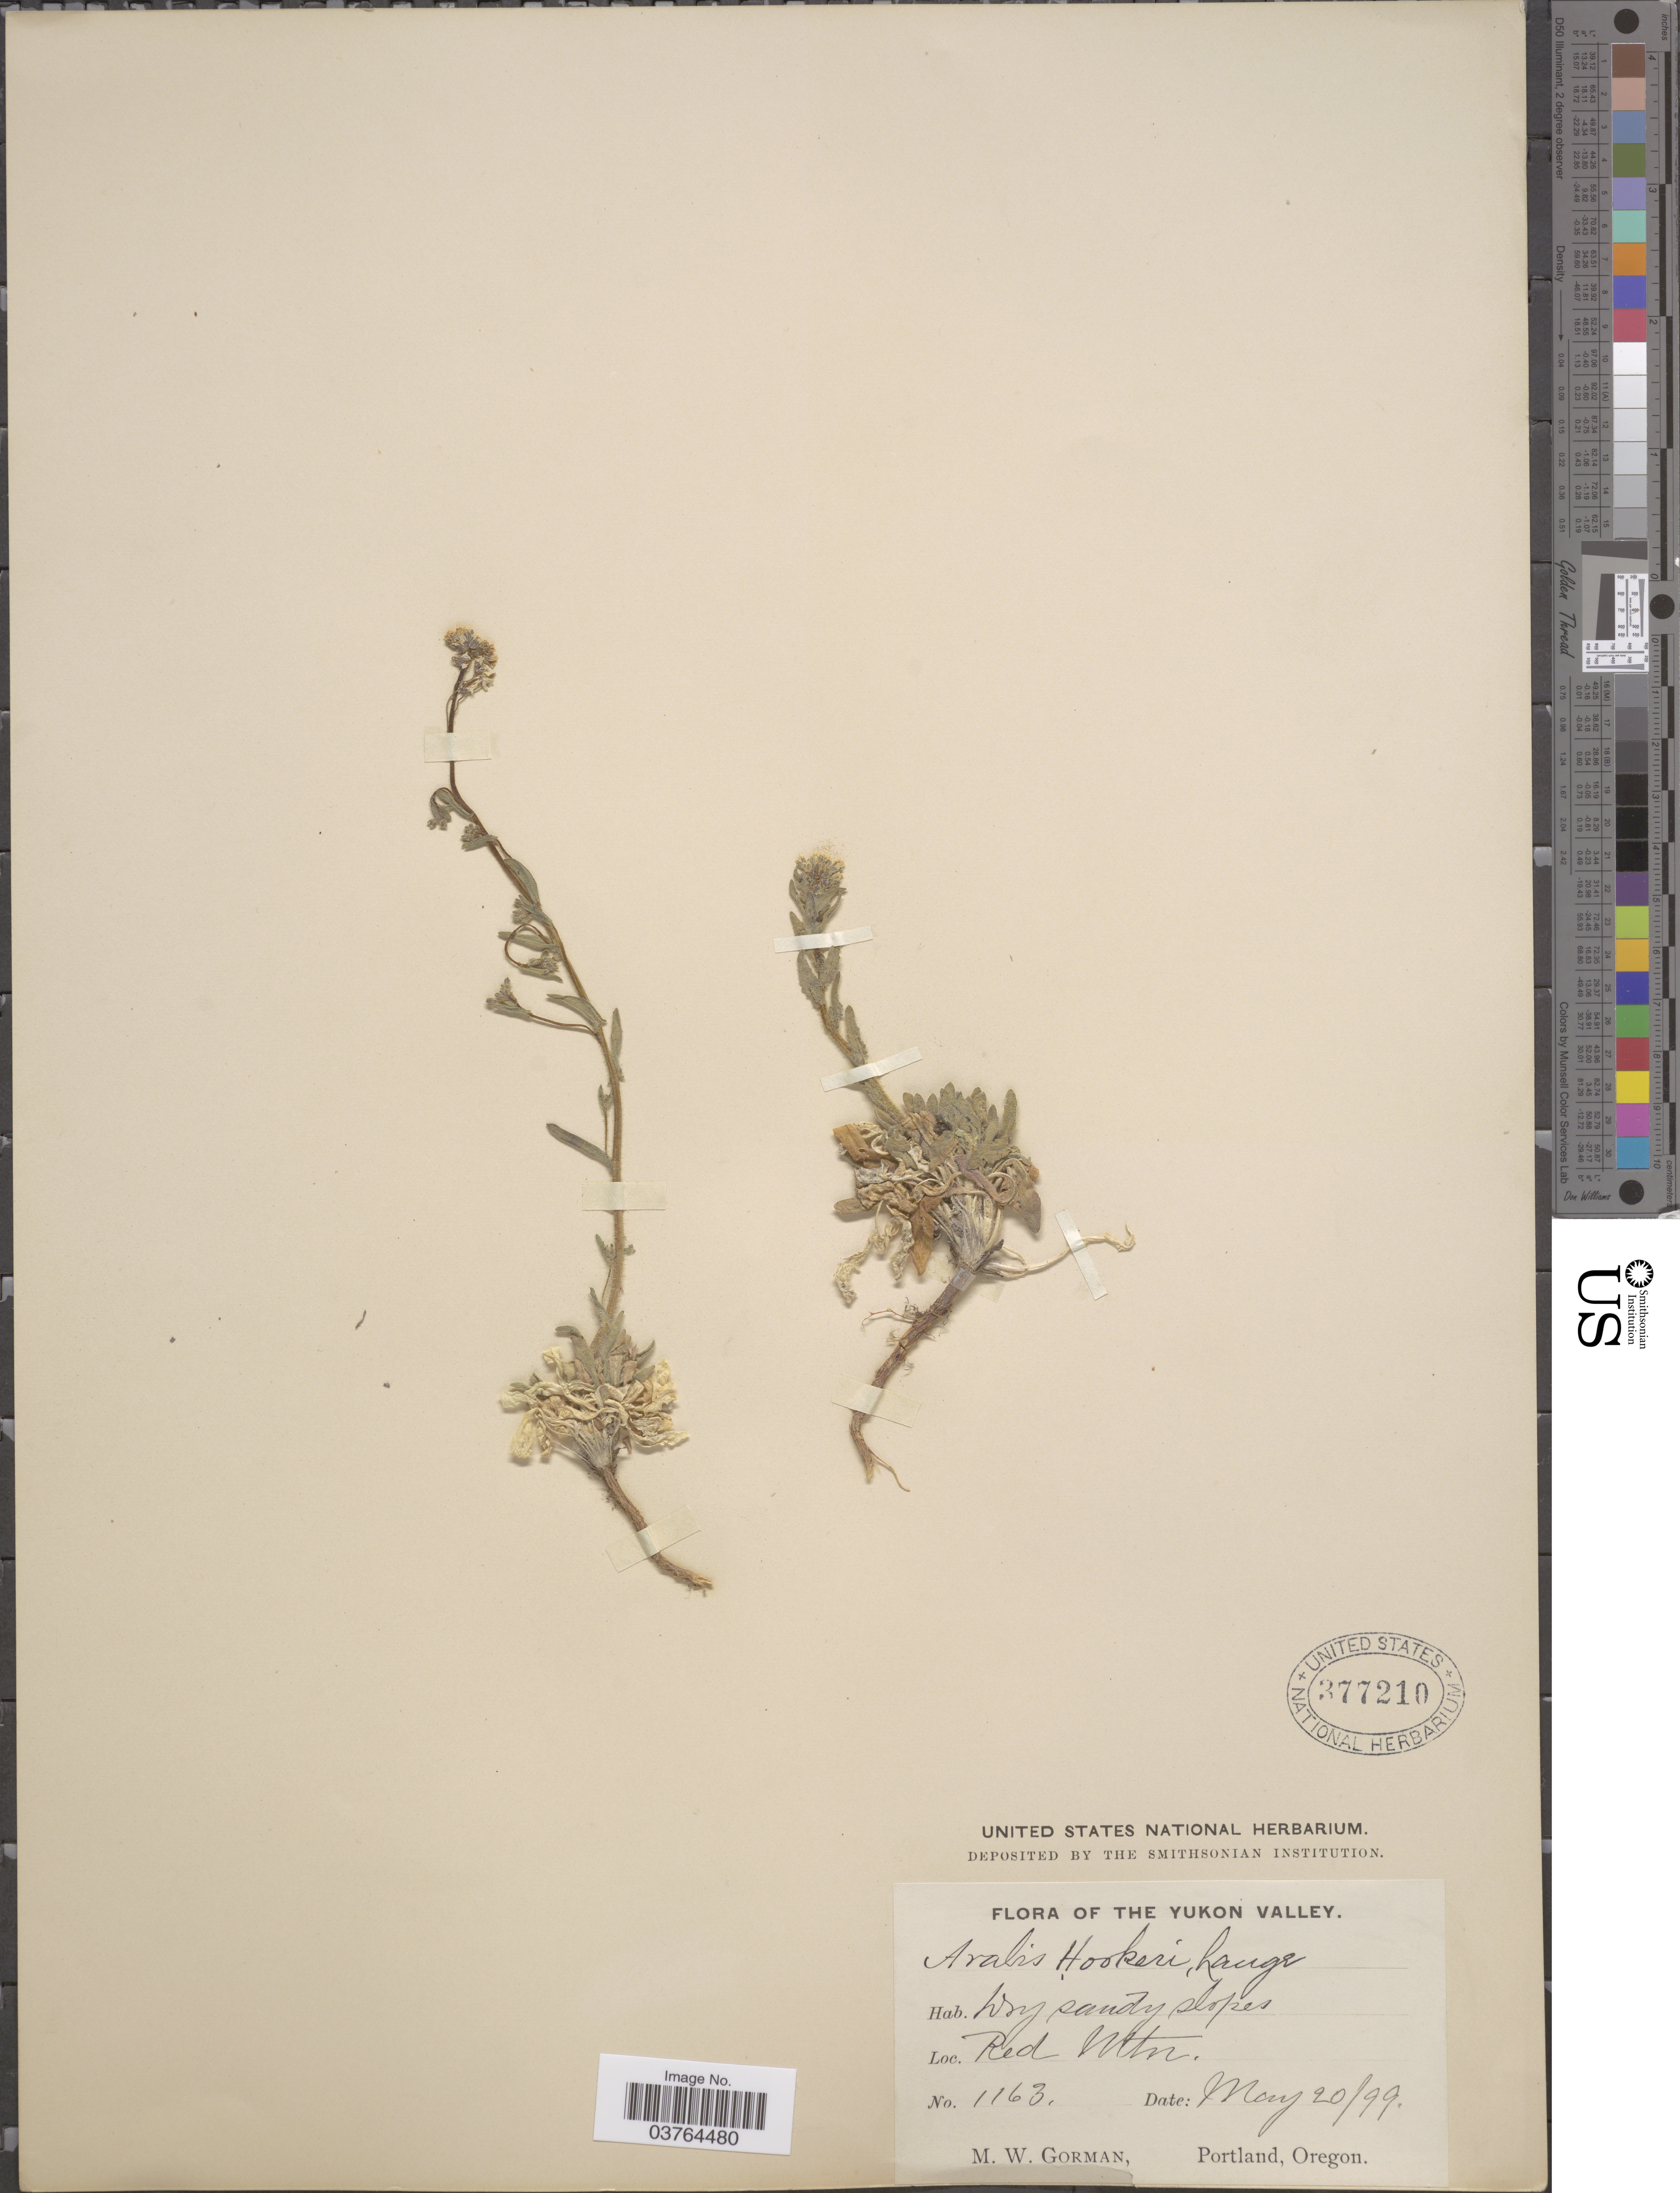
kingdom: Plantae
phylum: Tracheophyta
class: Magnoliopsida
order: Brassicales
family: Brassicaceae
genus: Transberingia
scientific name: Transberingia bursifolia subsp. bursifolia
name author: (DC.) Al-Shehbaz & O'Kane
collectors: M. W. Gorman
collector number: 1163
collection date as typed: Transcribed d/m/y: 20/5/99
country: Canada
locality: Yukon Valley. Red Mtn.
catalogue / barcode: US 377210